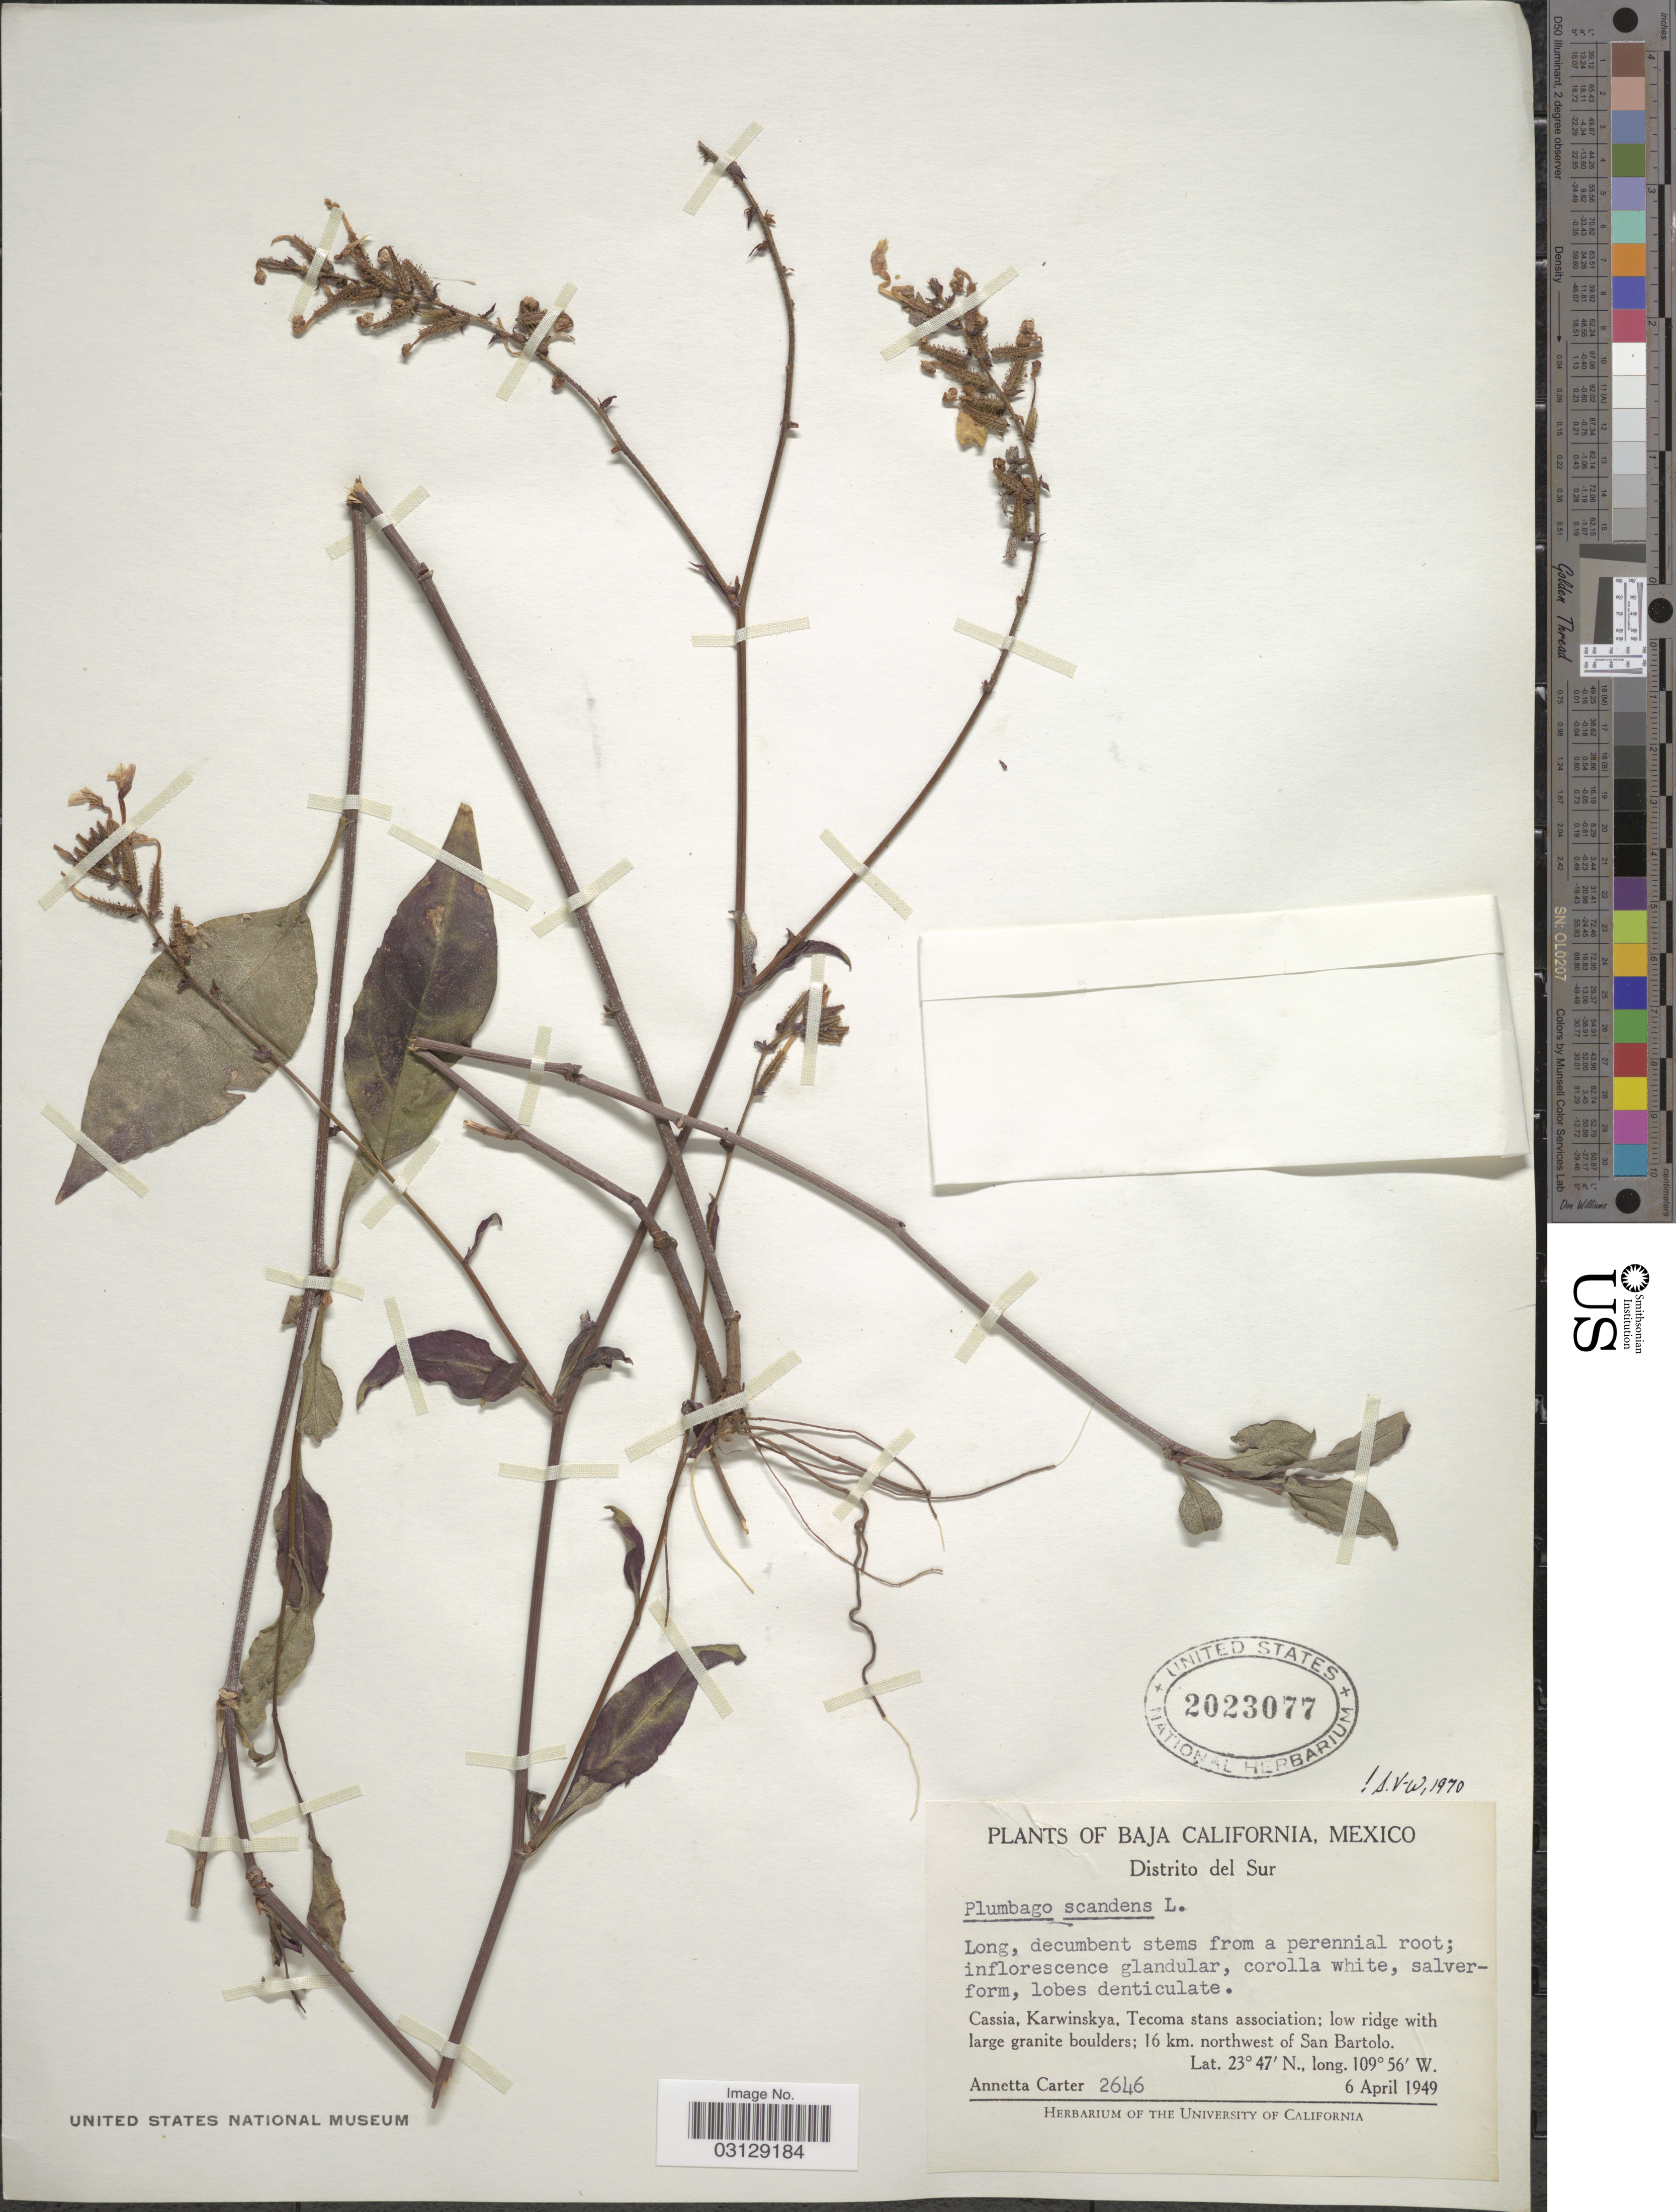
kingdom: Plantae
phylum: Tracheophyta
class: Magnoliopsida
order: Caryophyllales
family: Plumbaginaceae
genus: Plumbago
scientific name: Plumbago scandens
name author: L.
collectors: A. Carter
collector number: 2646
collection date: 1949-04-06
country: Mexico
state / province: Baja California Sur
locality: Distrito del Sur. 16 km. northwest of San Bartolo.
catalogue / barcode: US 2023077